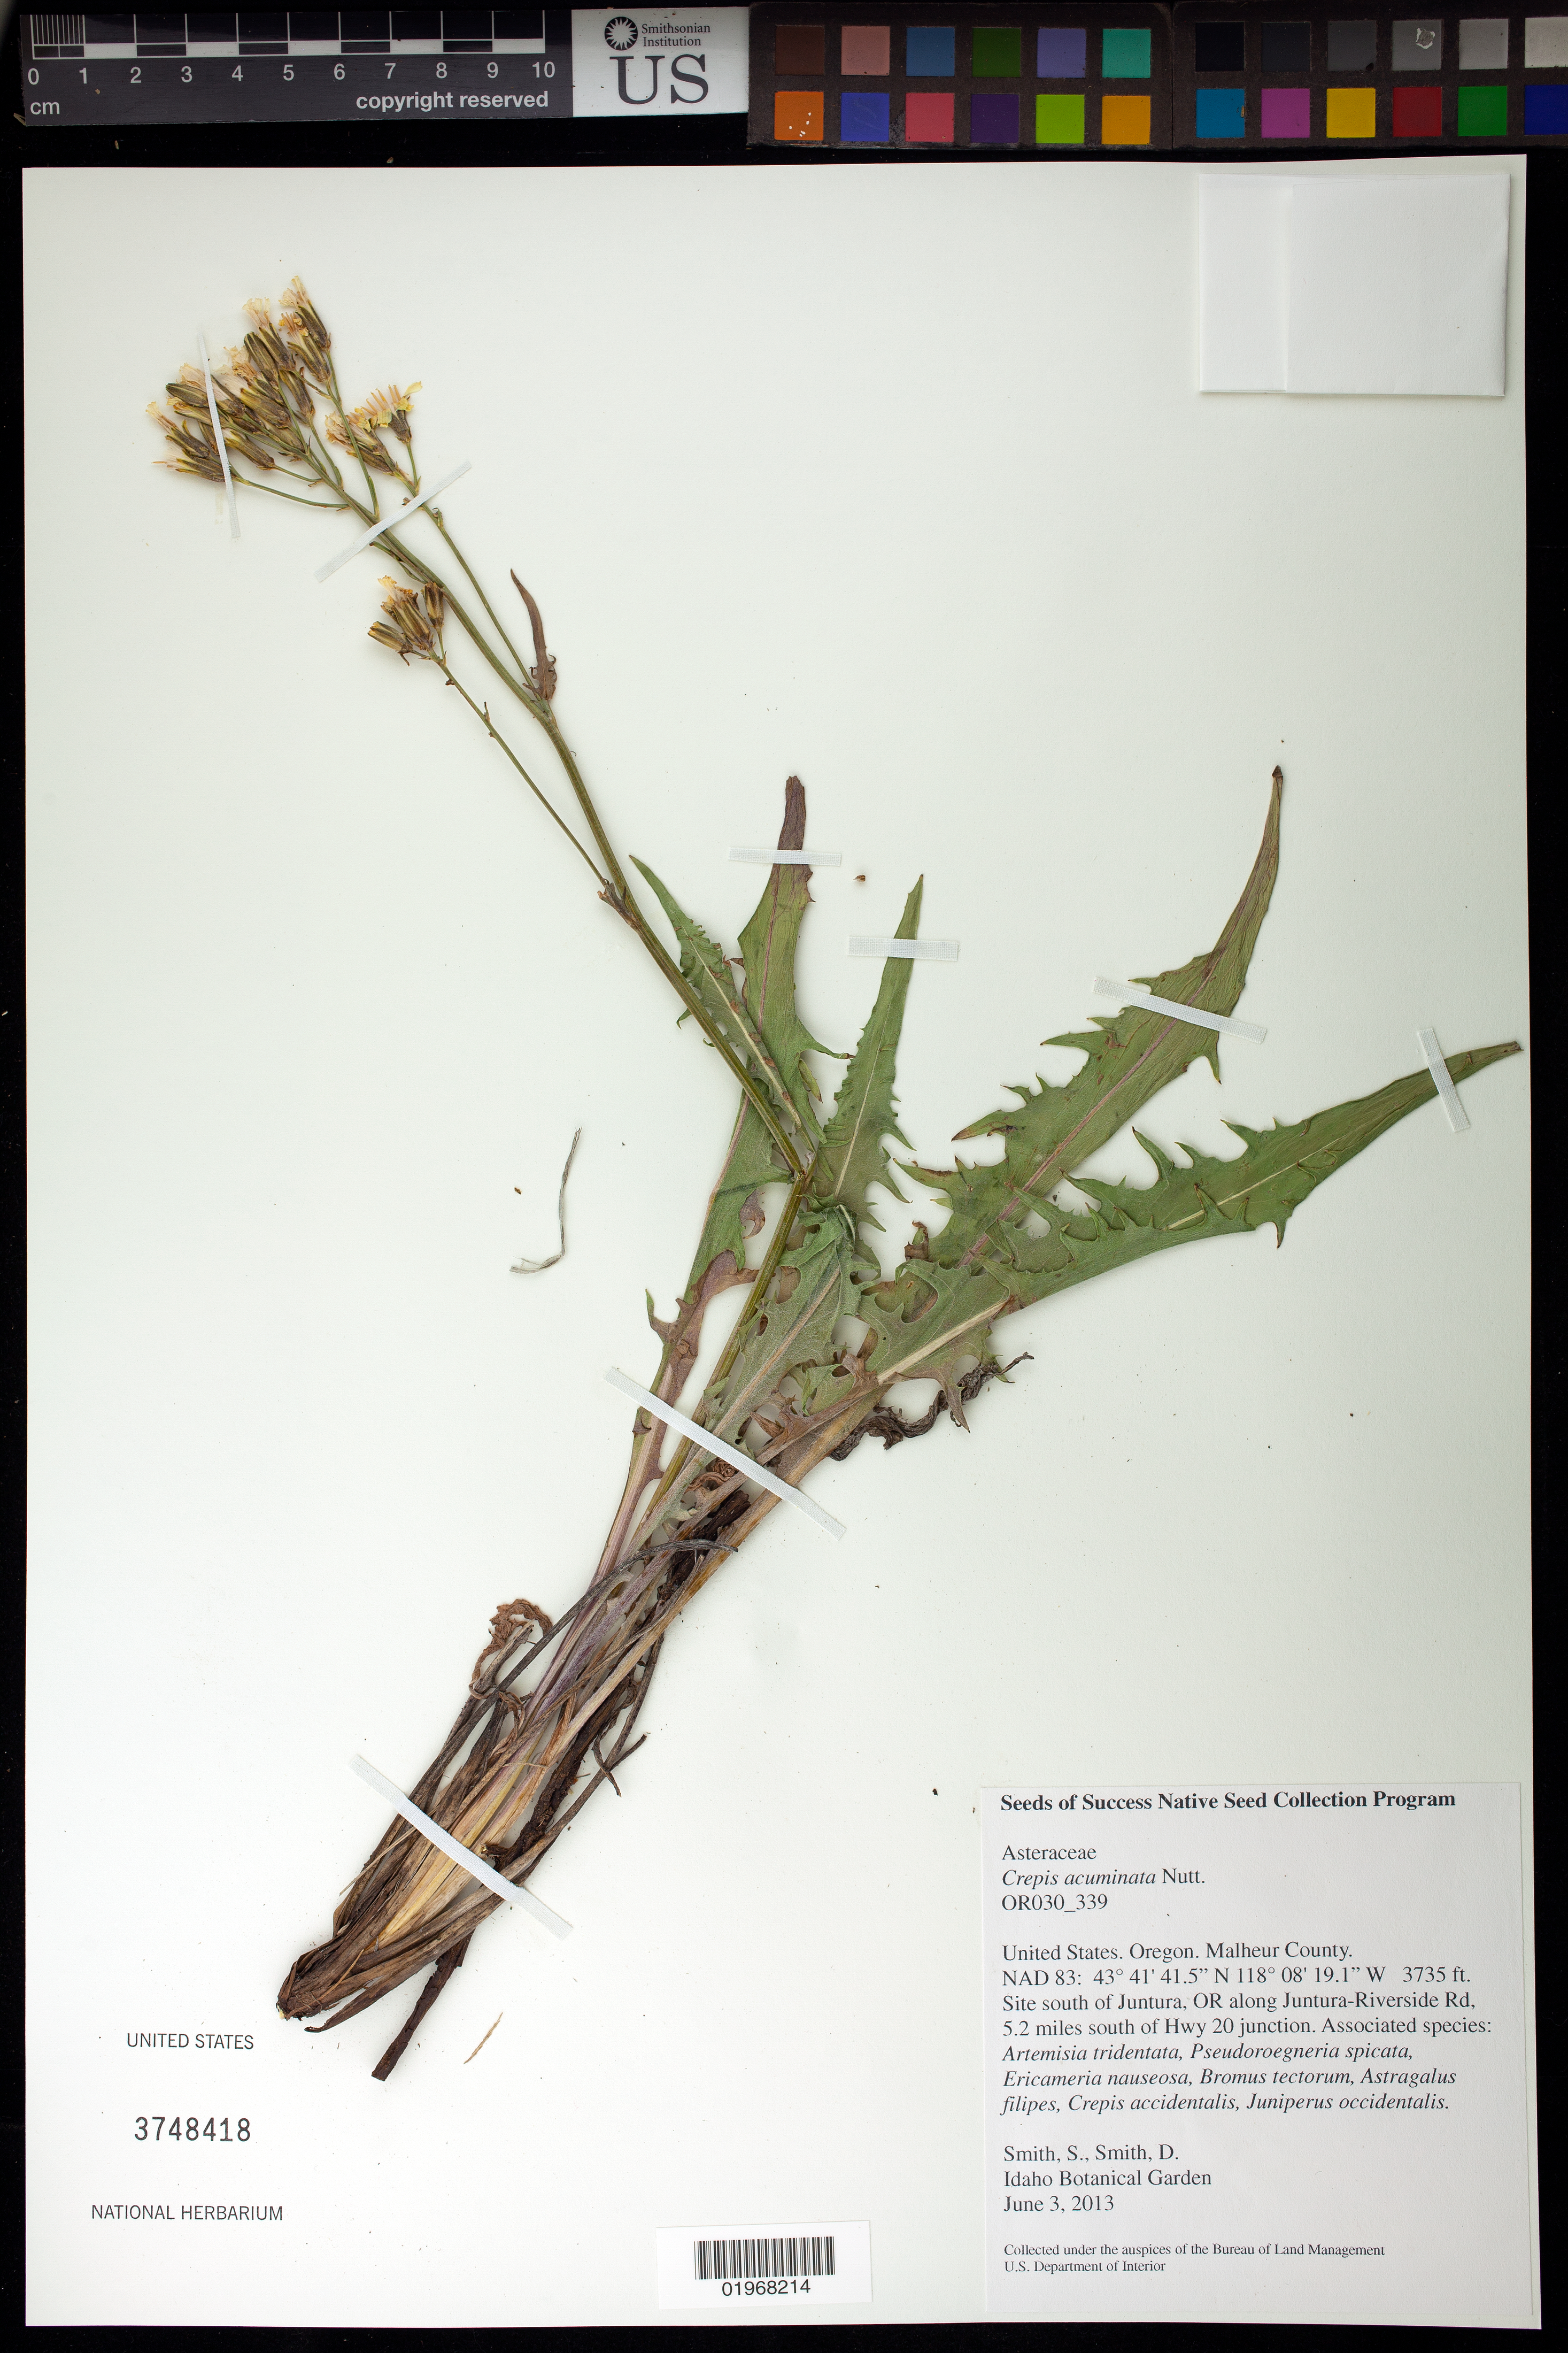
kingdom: Plantae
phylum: Tracheophyta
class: Magnoliopsida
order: Asterales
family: Asteraceae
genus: Crepis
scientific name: Crepis acuminata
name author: Nutt.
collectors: S. Smith & D. Smith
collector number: OR030-339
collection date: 2013-06-03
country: United States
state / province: Oregon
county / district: Malheur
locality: S of Juntura, along Juntura-Riverside Rd, 5.2 mi. S of Hwy 20 jct.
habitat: With Bromus tectorum, Astragalus filipes, Juneperus occidentalis, ect.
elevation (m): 1138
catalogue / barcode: US 3748418